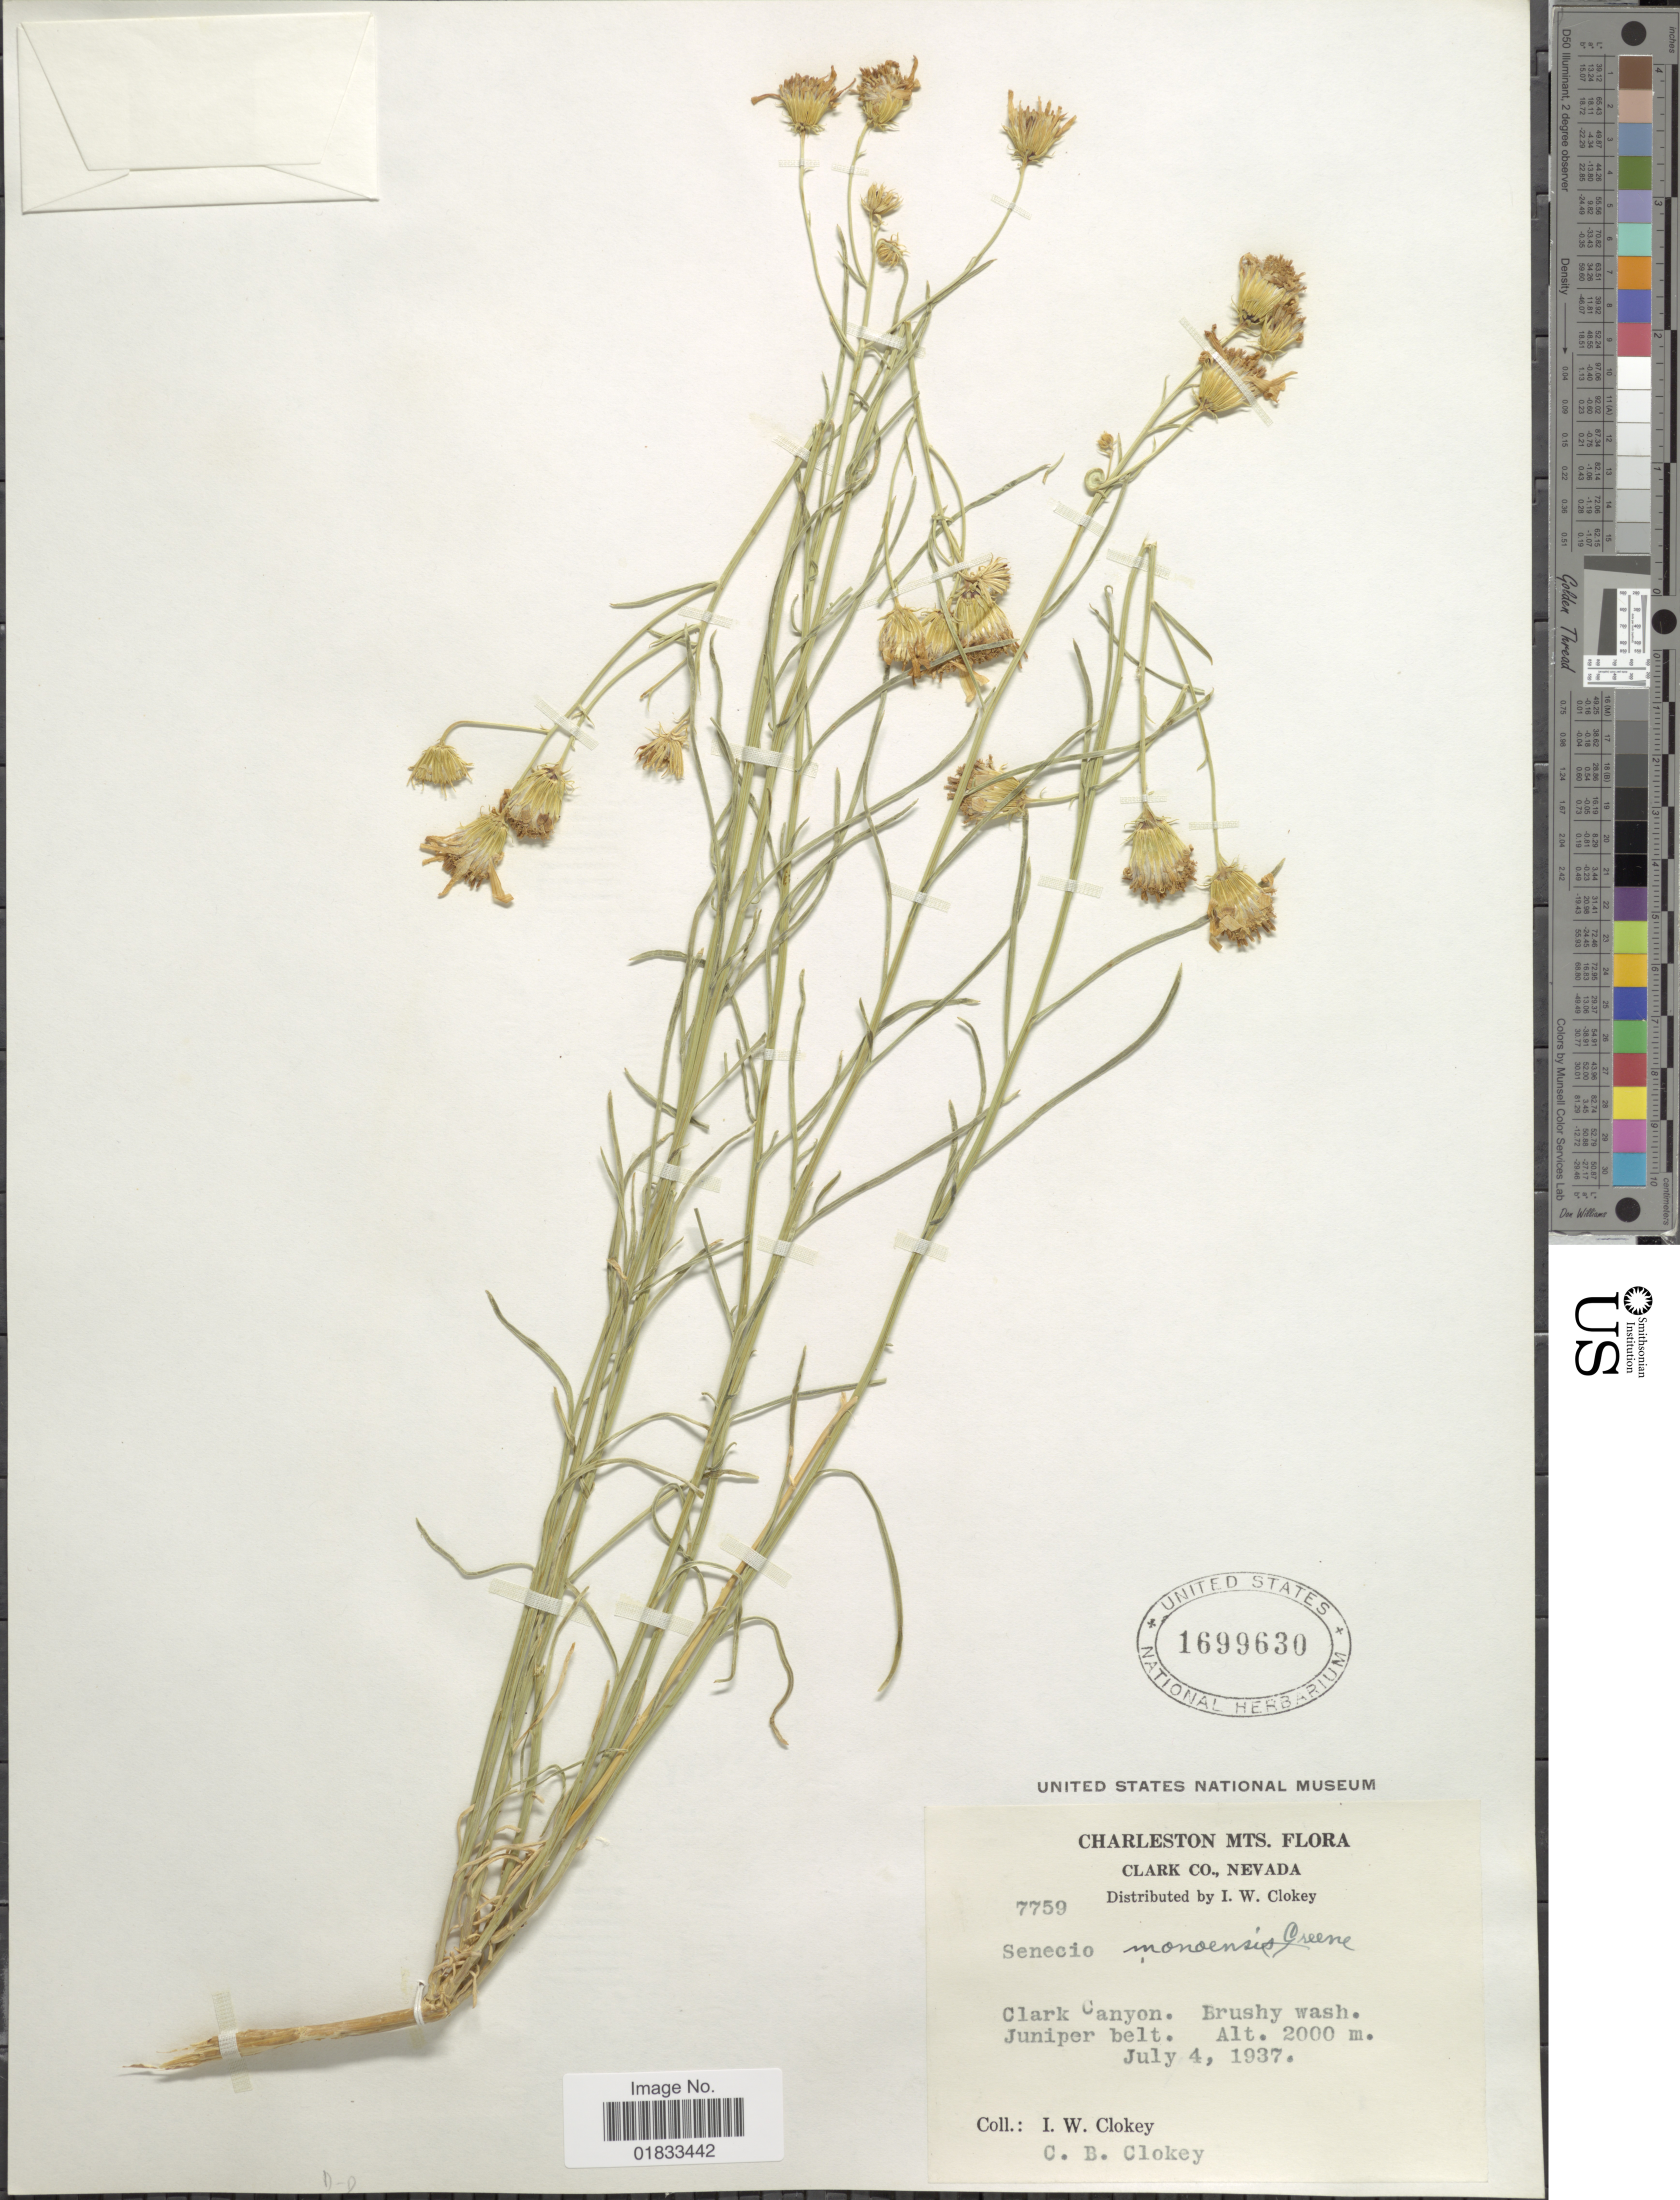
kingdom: Plantae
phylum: Tracheophyta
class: Magnoliopsida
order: Asterales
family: Asteraceae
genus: Senecio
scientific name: Senecio flaccidus var. douglasii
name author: (DC.) B.L. Turner & T.M. Barkley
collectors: I. W. Clokey & C. Clokey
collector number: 7759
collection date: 1937-07-04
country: United States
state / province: Nevada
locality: Charleston Mts., Clark Co., Clark Canyon. Brushy wash. Juniper belt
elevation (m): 2000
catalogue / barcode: US 1699630